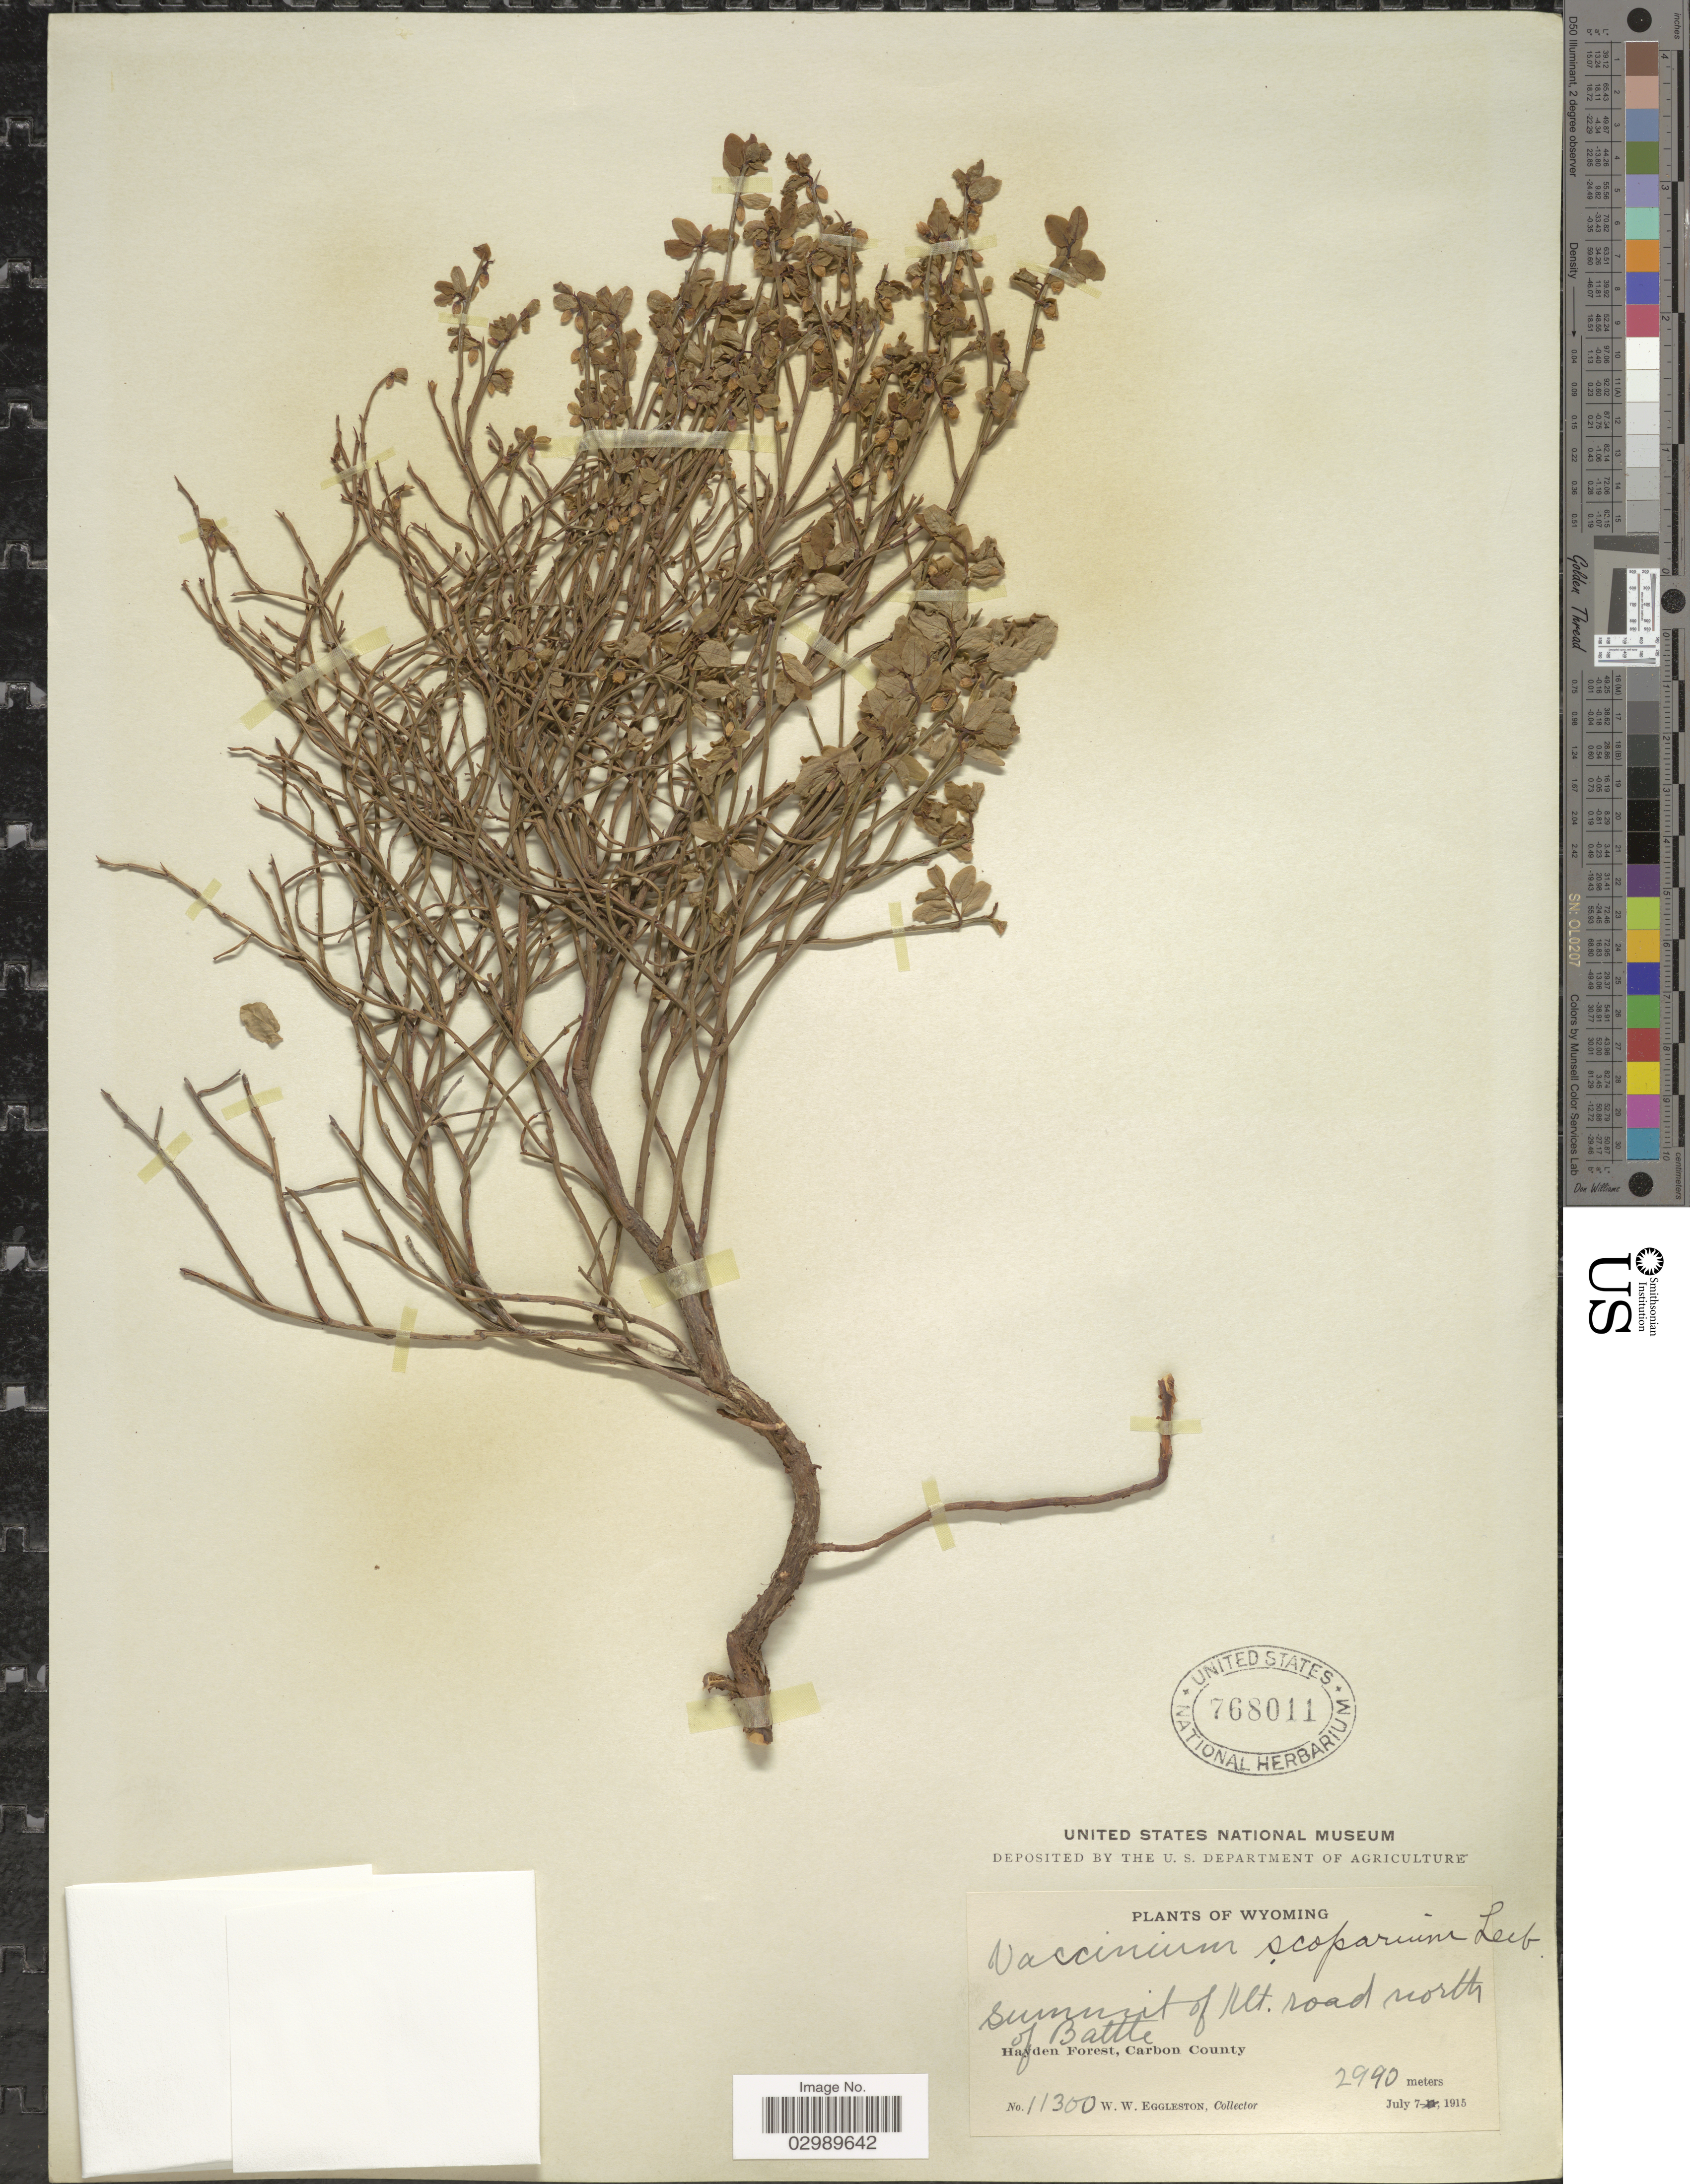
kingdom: Plantae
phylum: Tracheophyta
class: Magnoliopsida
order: Ericales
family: Ericaceae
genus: Vaccinium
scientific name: Vaccinium scoparium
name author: Leiberg ex Coville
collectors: W. W. Eggleston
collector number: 11300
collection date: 1915-07-07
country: United States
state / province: Wyoming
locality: Summit of Mt. road north of Battle. Hayden Forest, Carbon County.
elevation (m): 2990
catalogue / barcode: US 768011